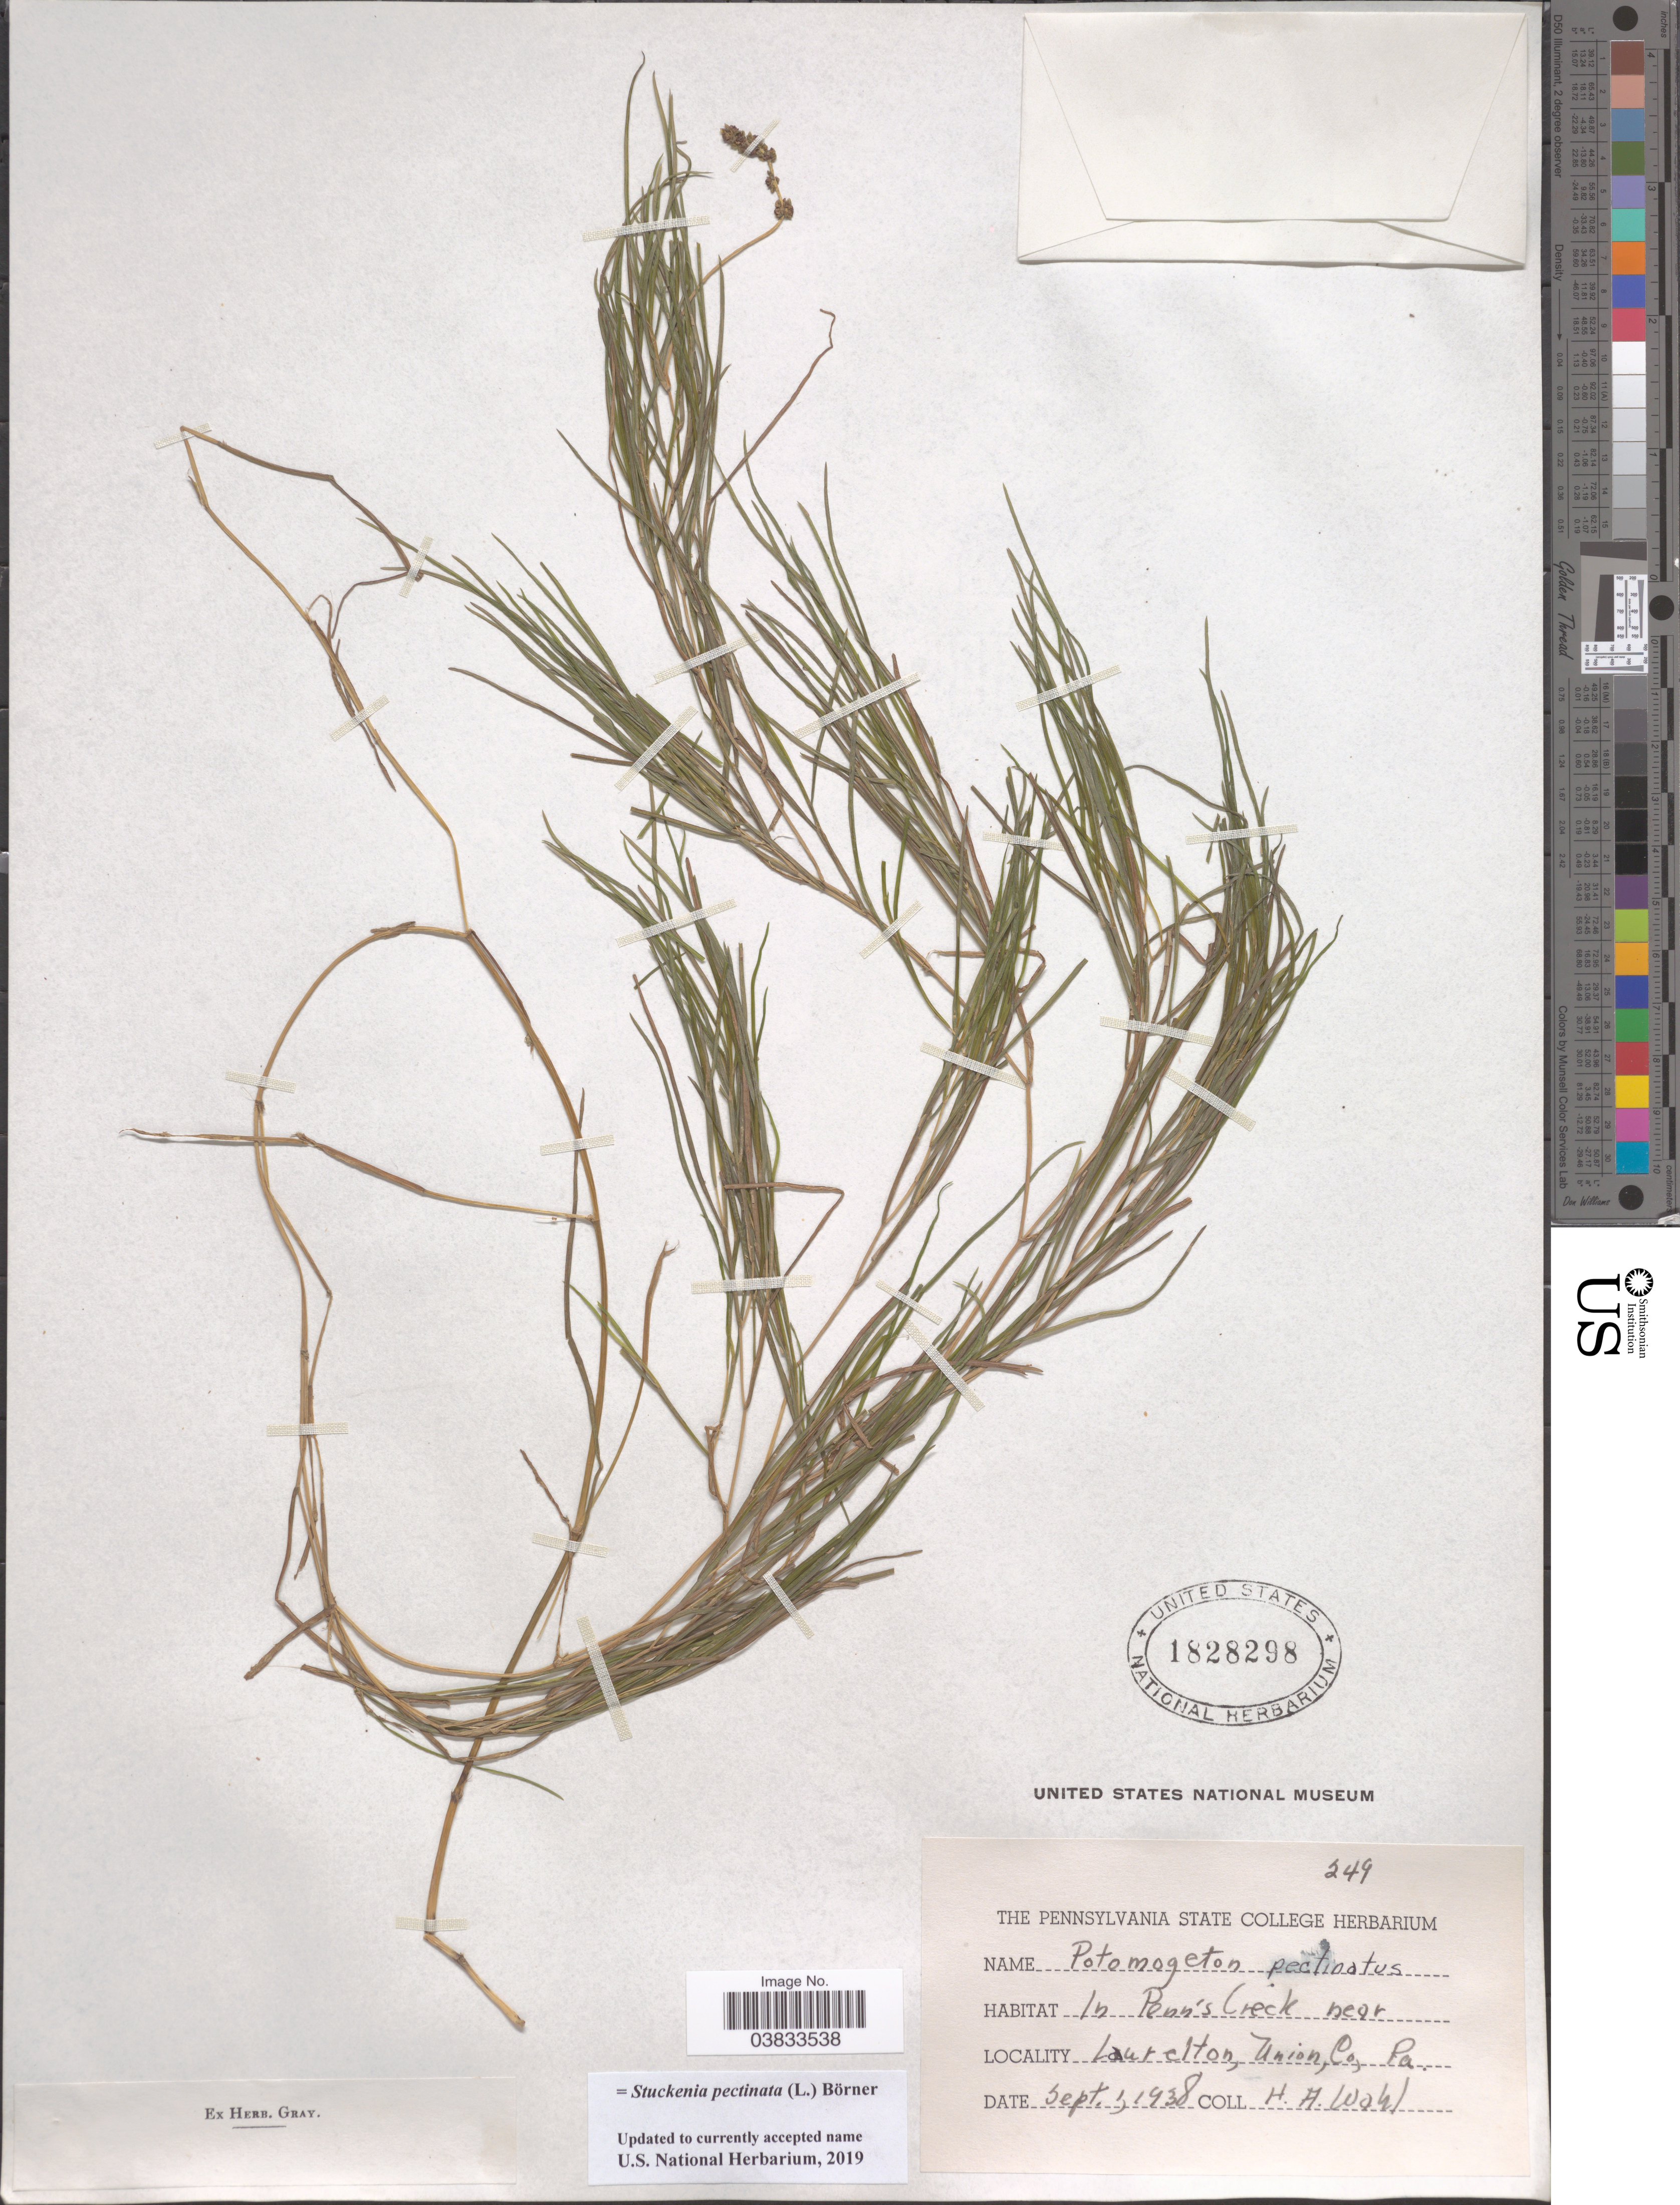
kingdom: Plantae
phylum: Tracheophyta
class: Liliopsida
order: Alismatales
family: Potamogetonaceae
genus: Stuckenia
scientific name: Stuckenia pectinata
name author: (L.) Börner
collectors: H. A. Wahl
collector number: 249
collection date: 1938-09-01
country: United States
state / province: Pennsylvania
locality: In Penn's Creek near Laurelton, Union Co.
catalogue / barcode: US 1828298